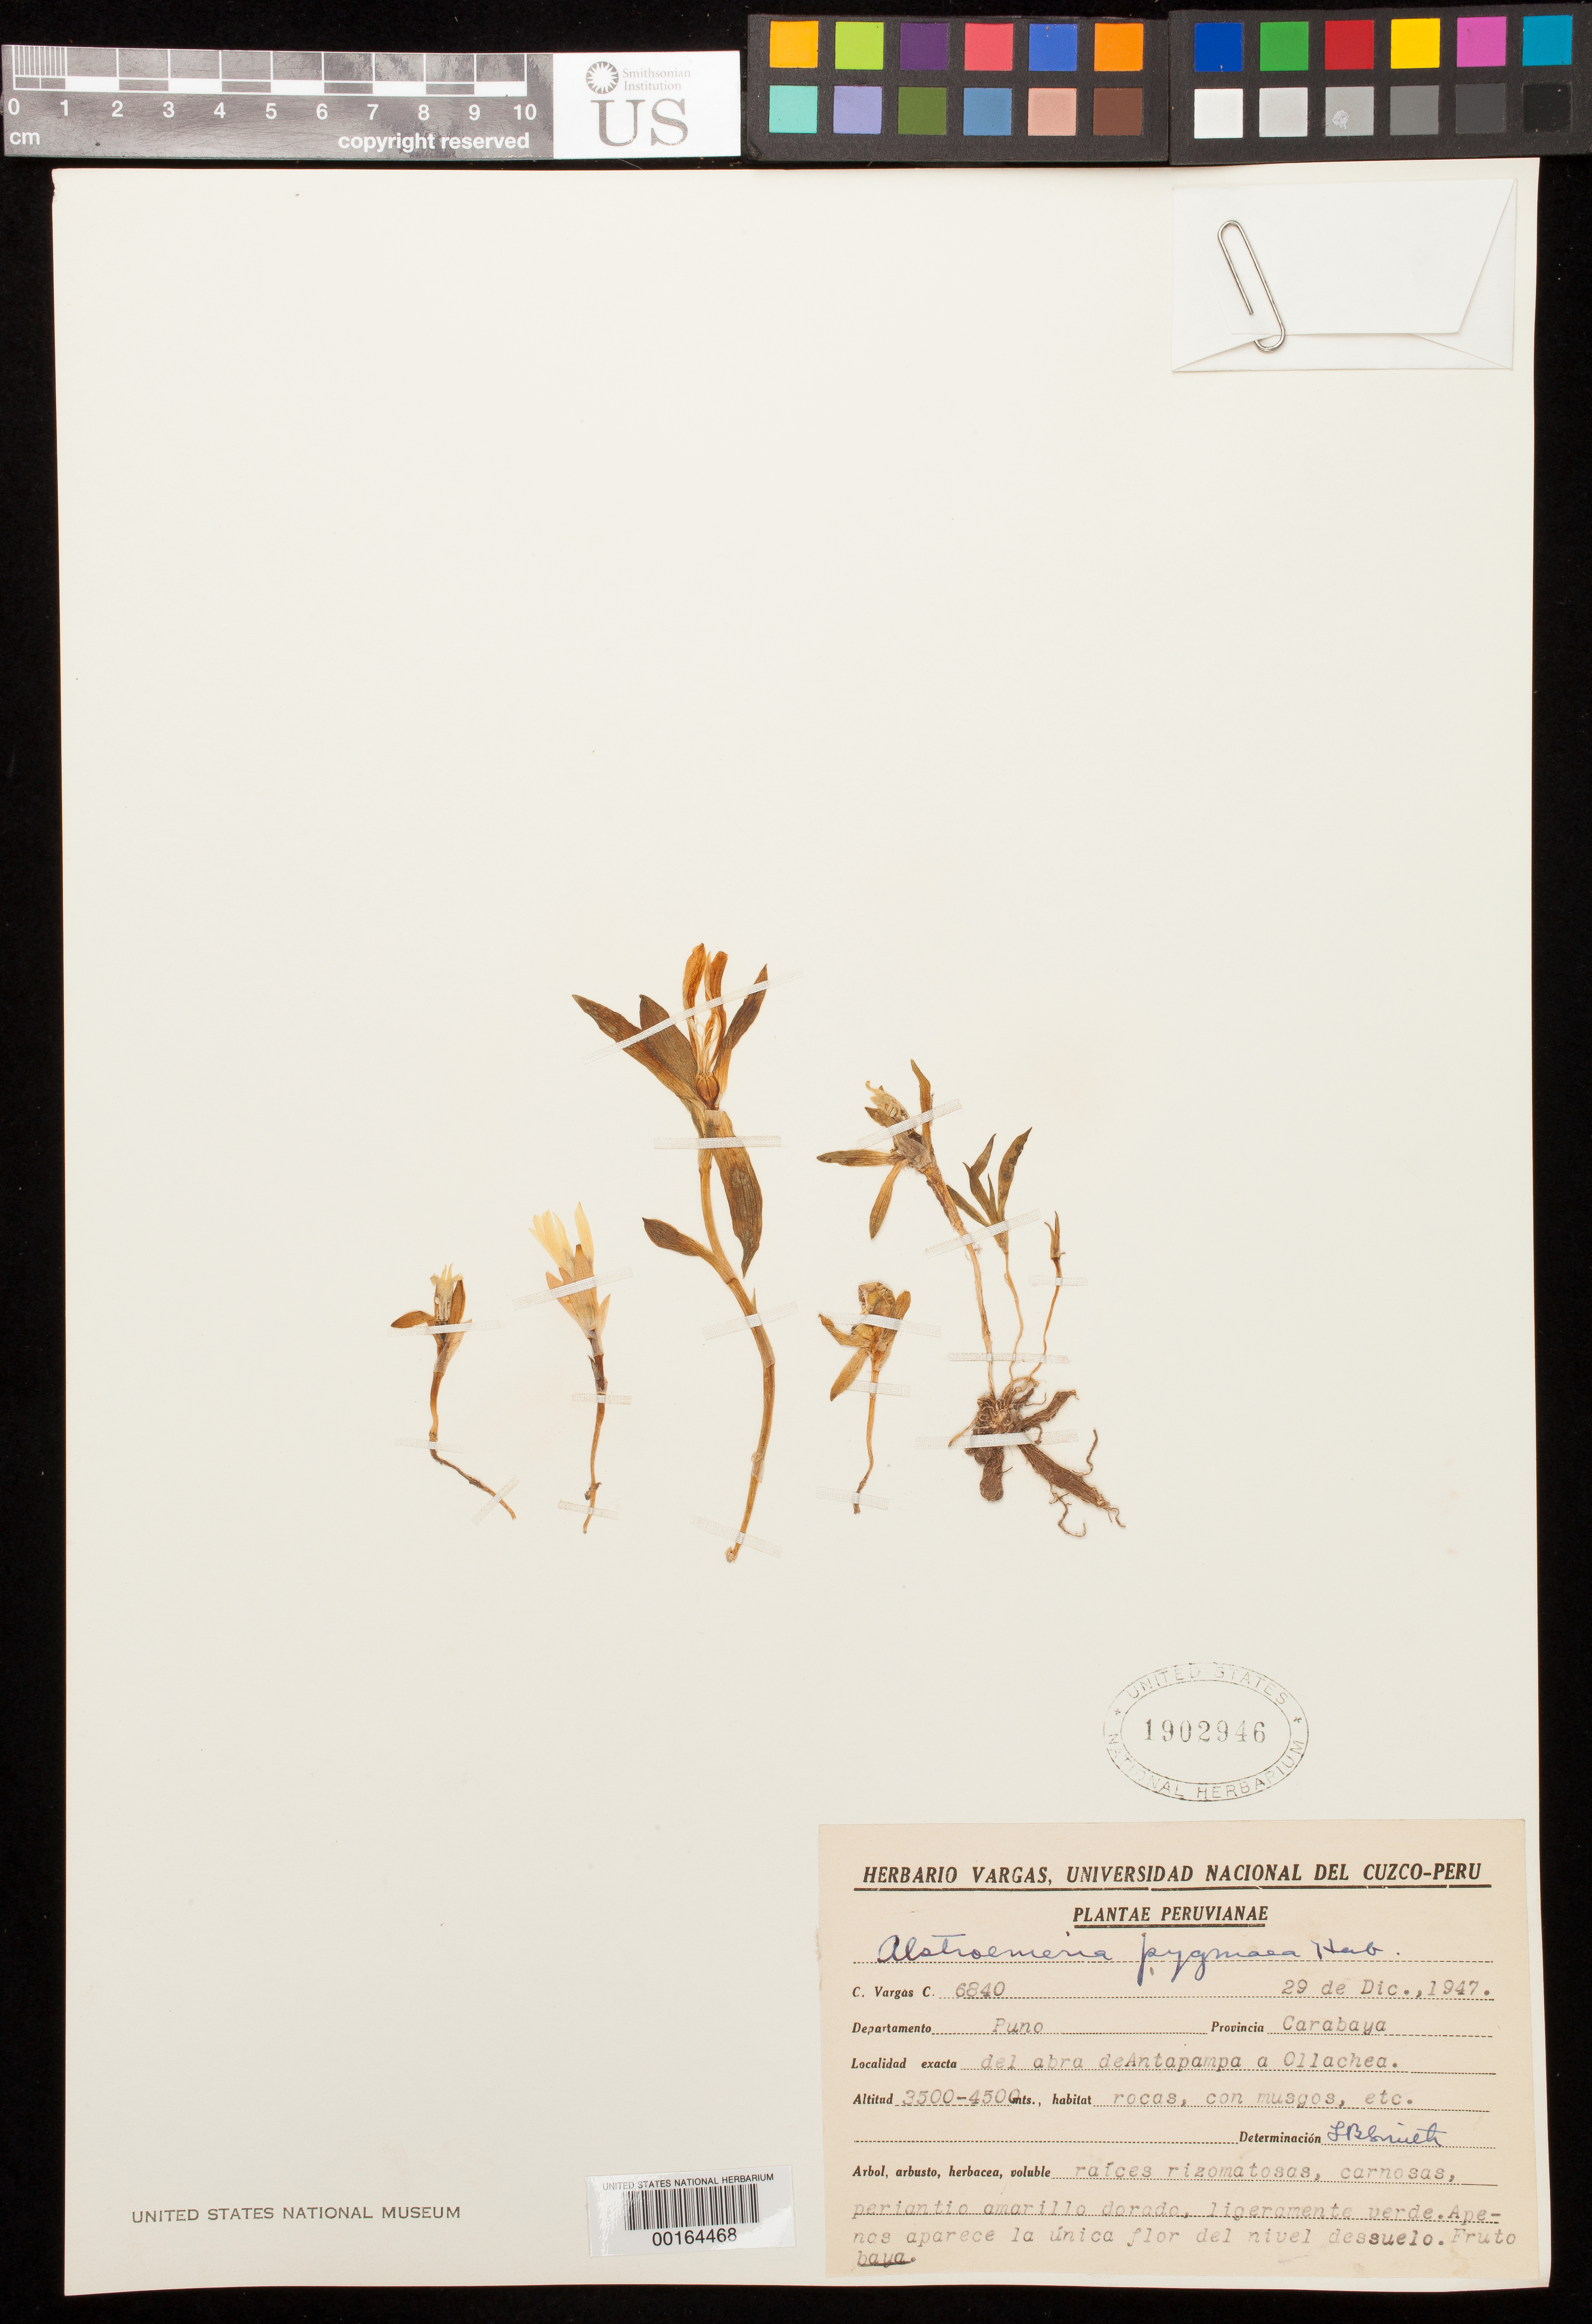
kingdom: Plantae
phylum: Tracheophyta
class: Liliopsida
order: Liliales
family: Alstroemeriaceae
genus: Alstroemeria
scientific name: Alstroemeria pygmaea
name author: Herb.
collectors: C. Vargas Calderón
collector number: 6840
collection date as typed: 29 Dec 1947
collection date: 1947-12-29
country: Peru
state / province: Puno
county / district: Carabaya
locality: Of the pass of antapampa by ollachea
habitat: Rocks with moss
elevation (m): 3500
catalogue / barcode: US 1902946